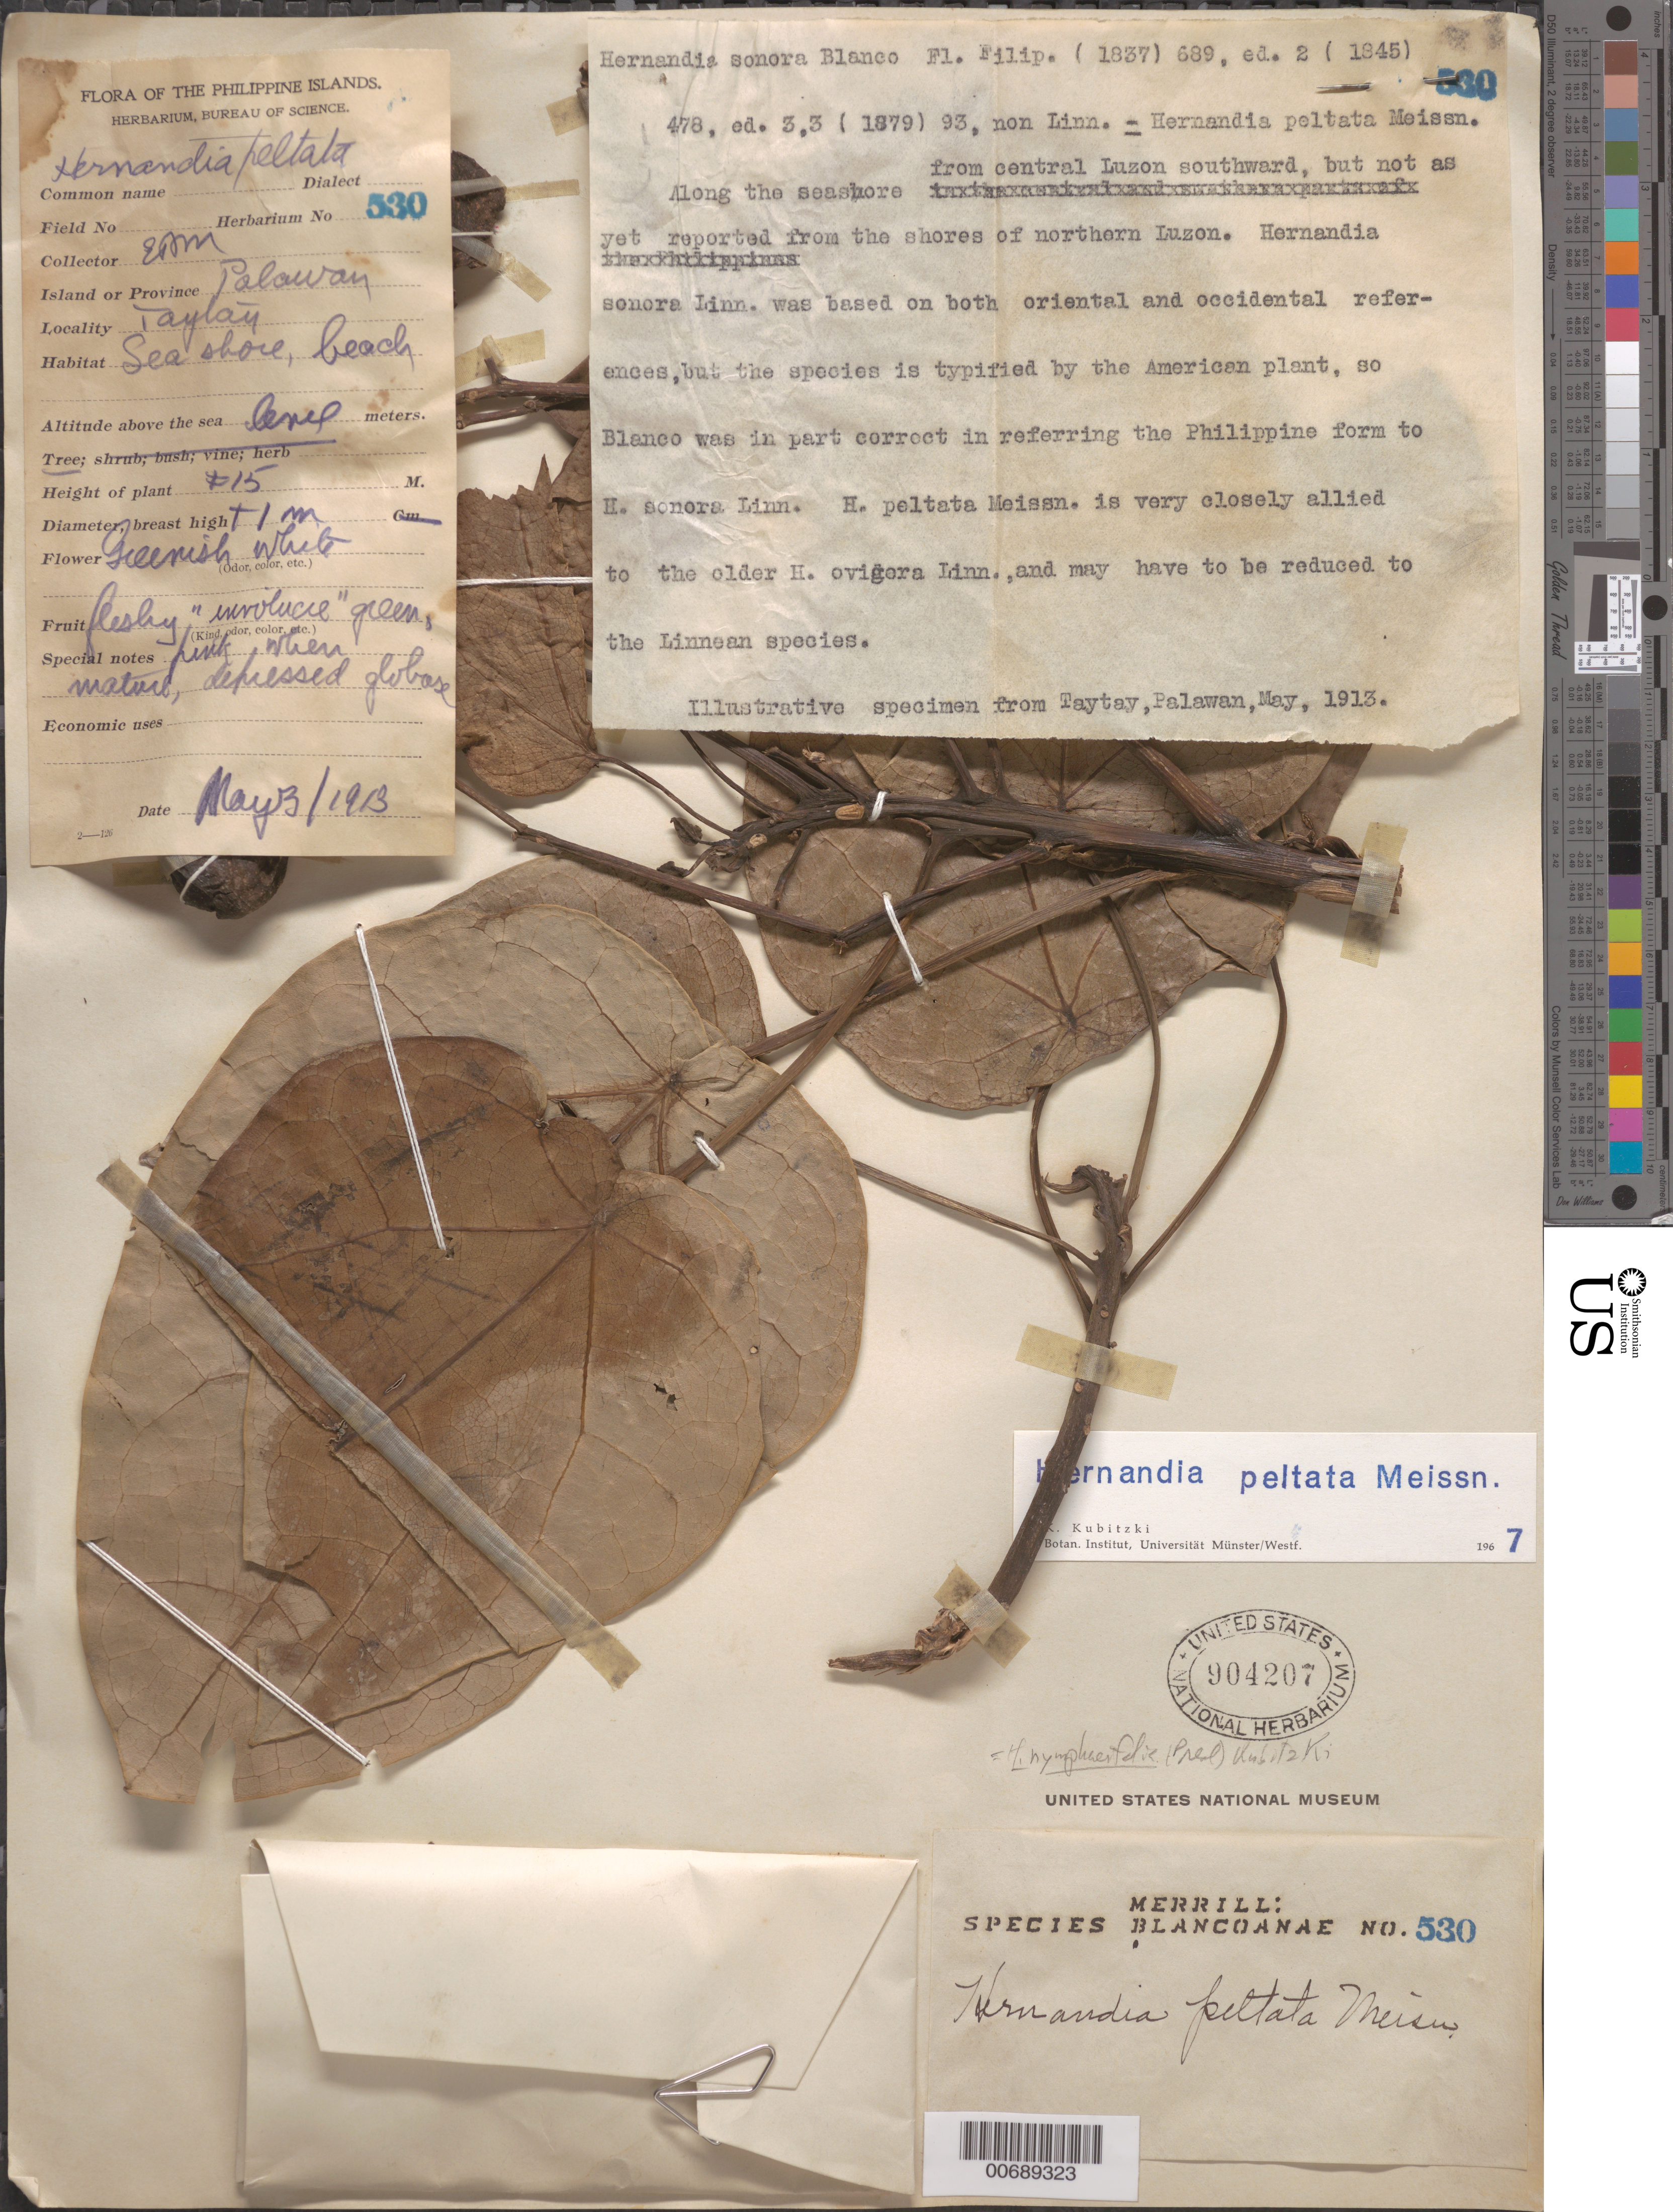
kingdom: Plantae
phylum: Tracheophyta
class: Magnoliopsida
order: Laurales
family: Hernandiaceae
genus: Hernandia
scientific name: Hernandia nymphaeifolia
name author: (C. Presl) Kubitzki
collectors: E. D. Merrill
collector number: Sp. Blancoan. 0530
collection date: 1913-05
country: Philippines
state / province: Mimaropa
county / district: Palawan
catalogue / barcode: US 904207